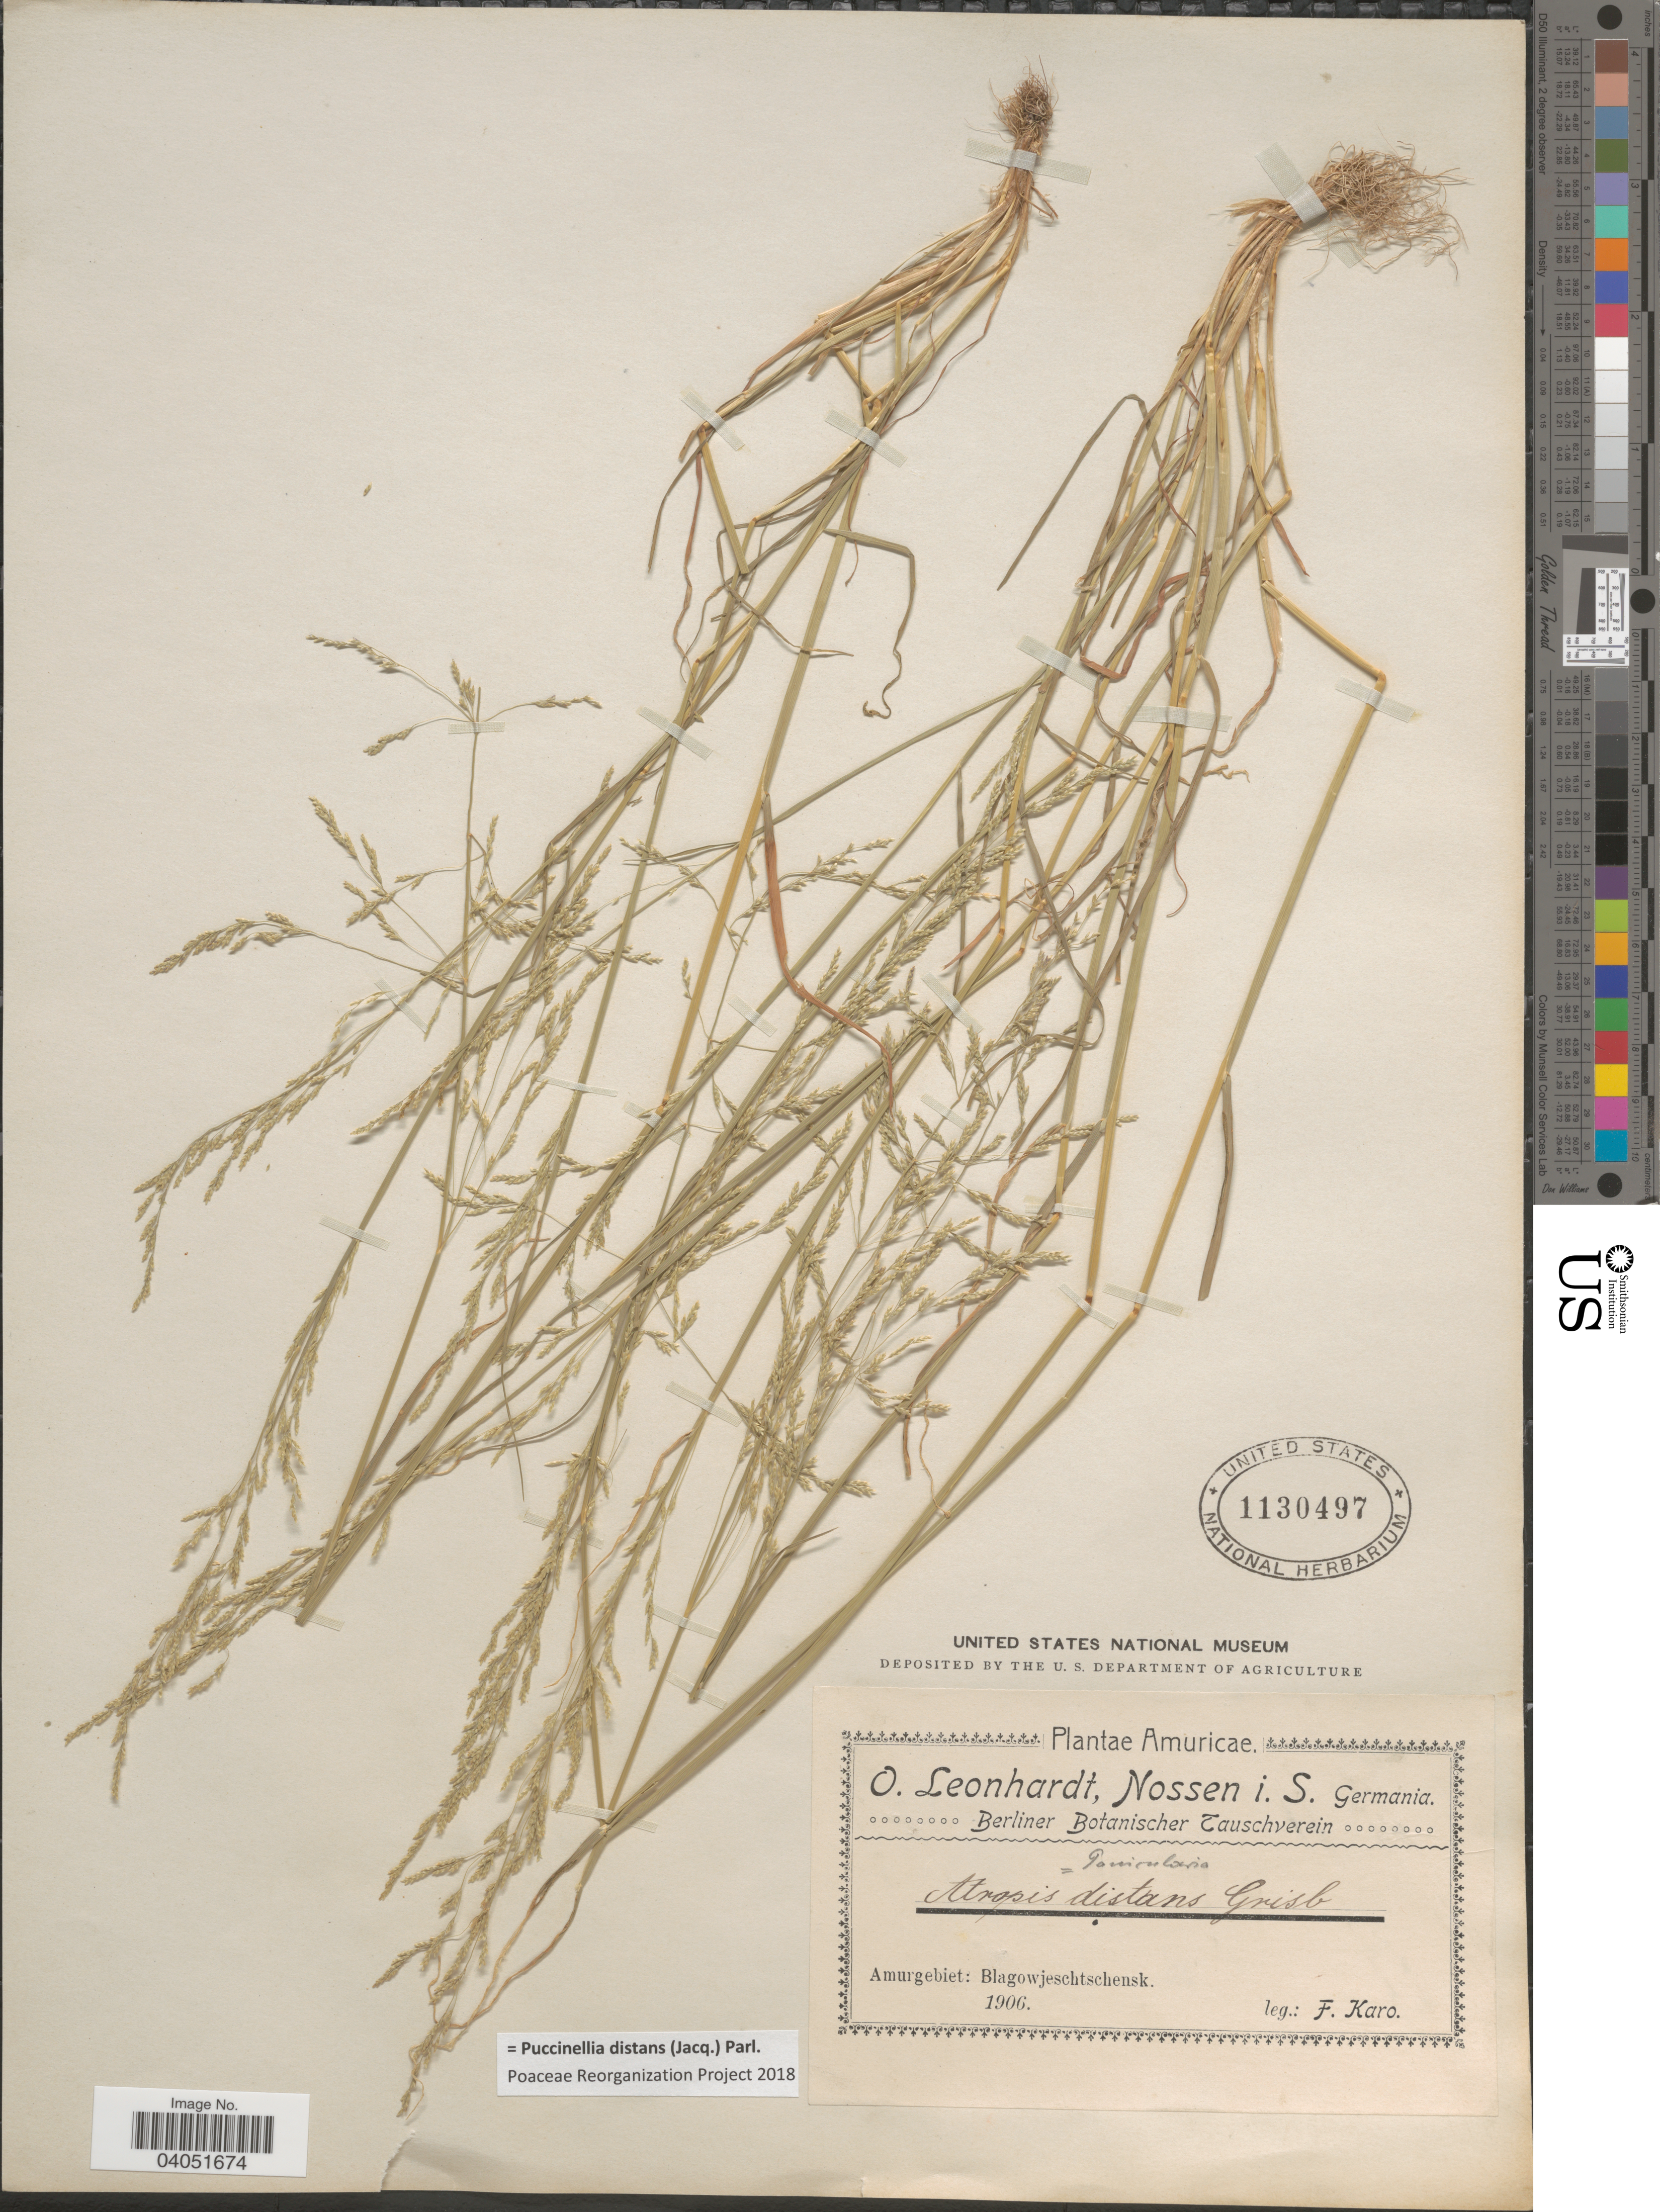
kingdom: Plantae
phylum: Tracheophyta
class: Liliopsida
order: Poales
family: Poaceae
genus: Puccinellia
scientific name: Puccinellia distans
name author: (Jacq.) Parl.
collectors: F. Karo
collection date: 1906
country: Russian Federation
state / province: Amur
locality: Amuricae. Amurgebiet: Blagowjeschtschensk.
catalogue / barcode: US 1130497